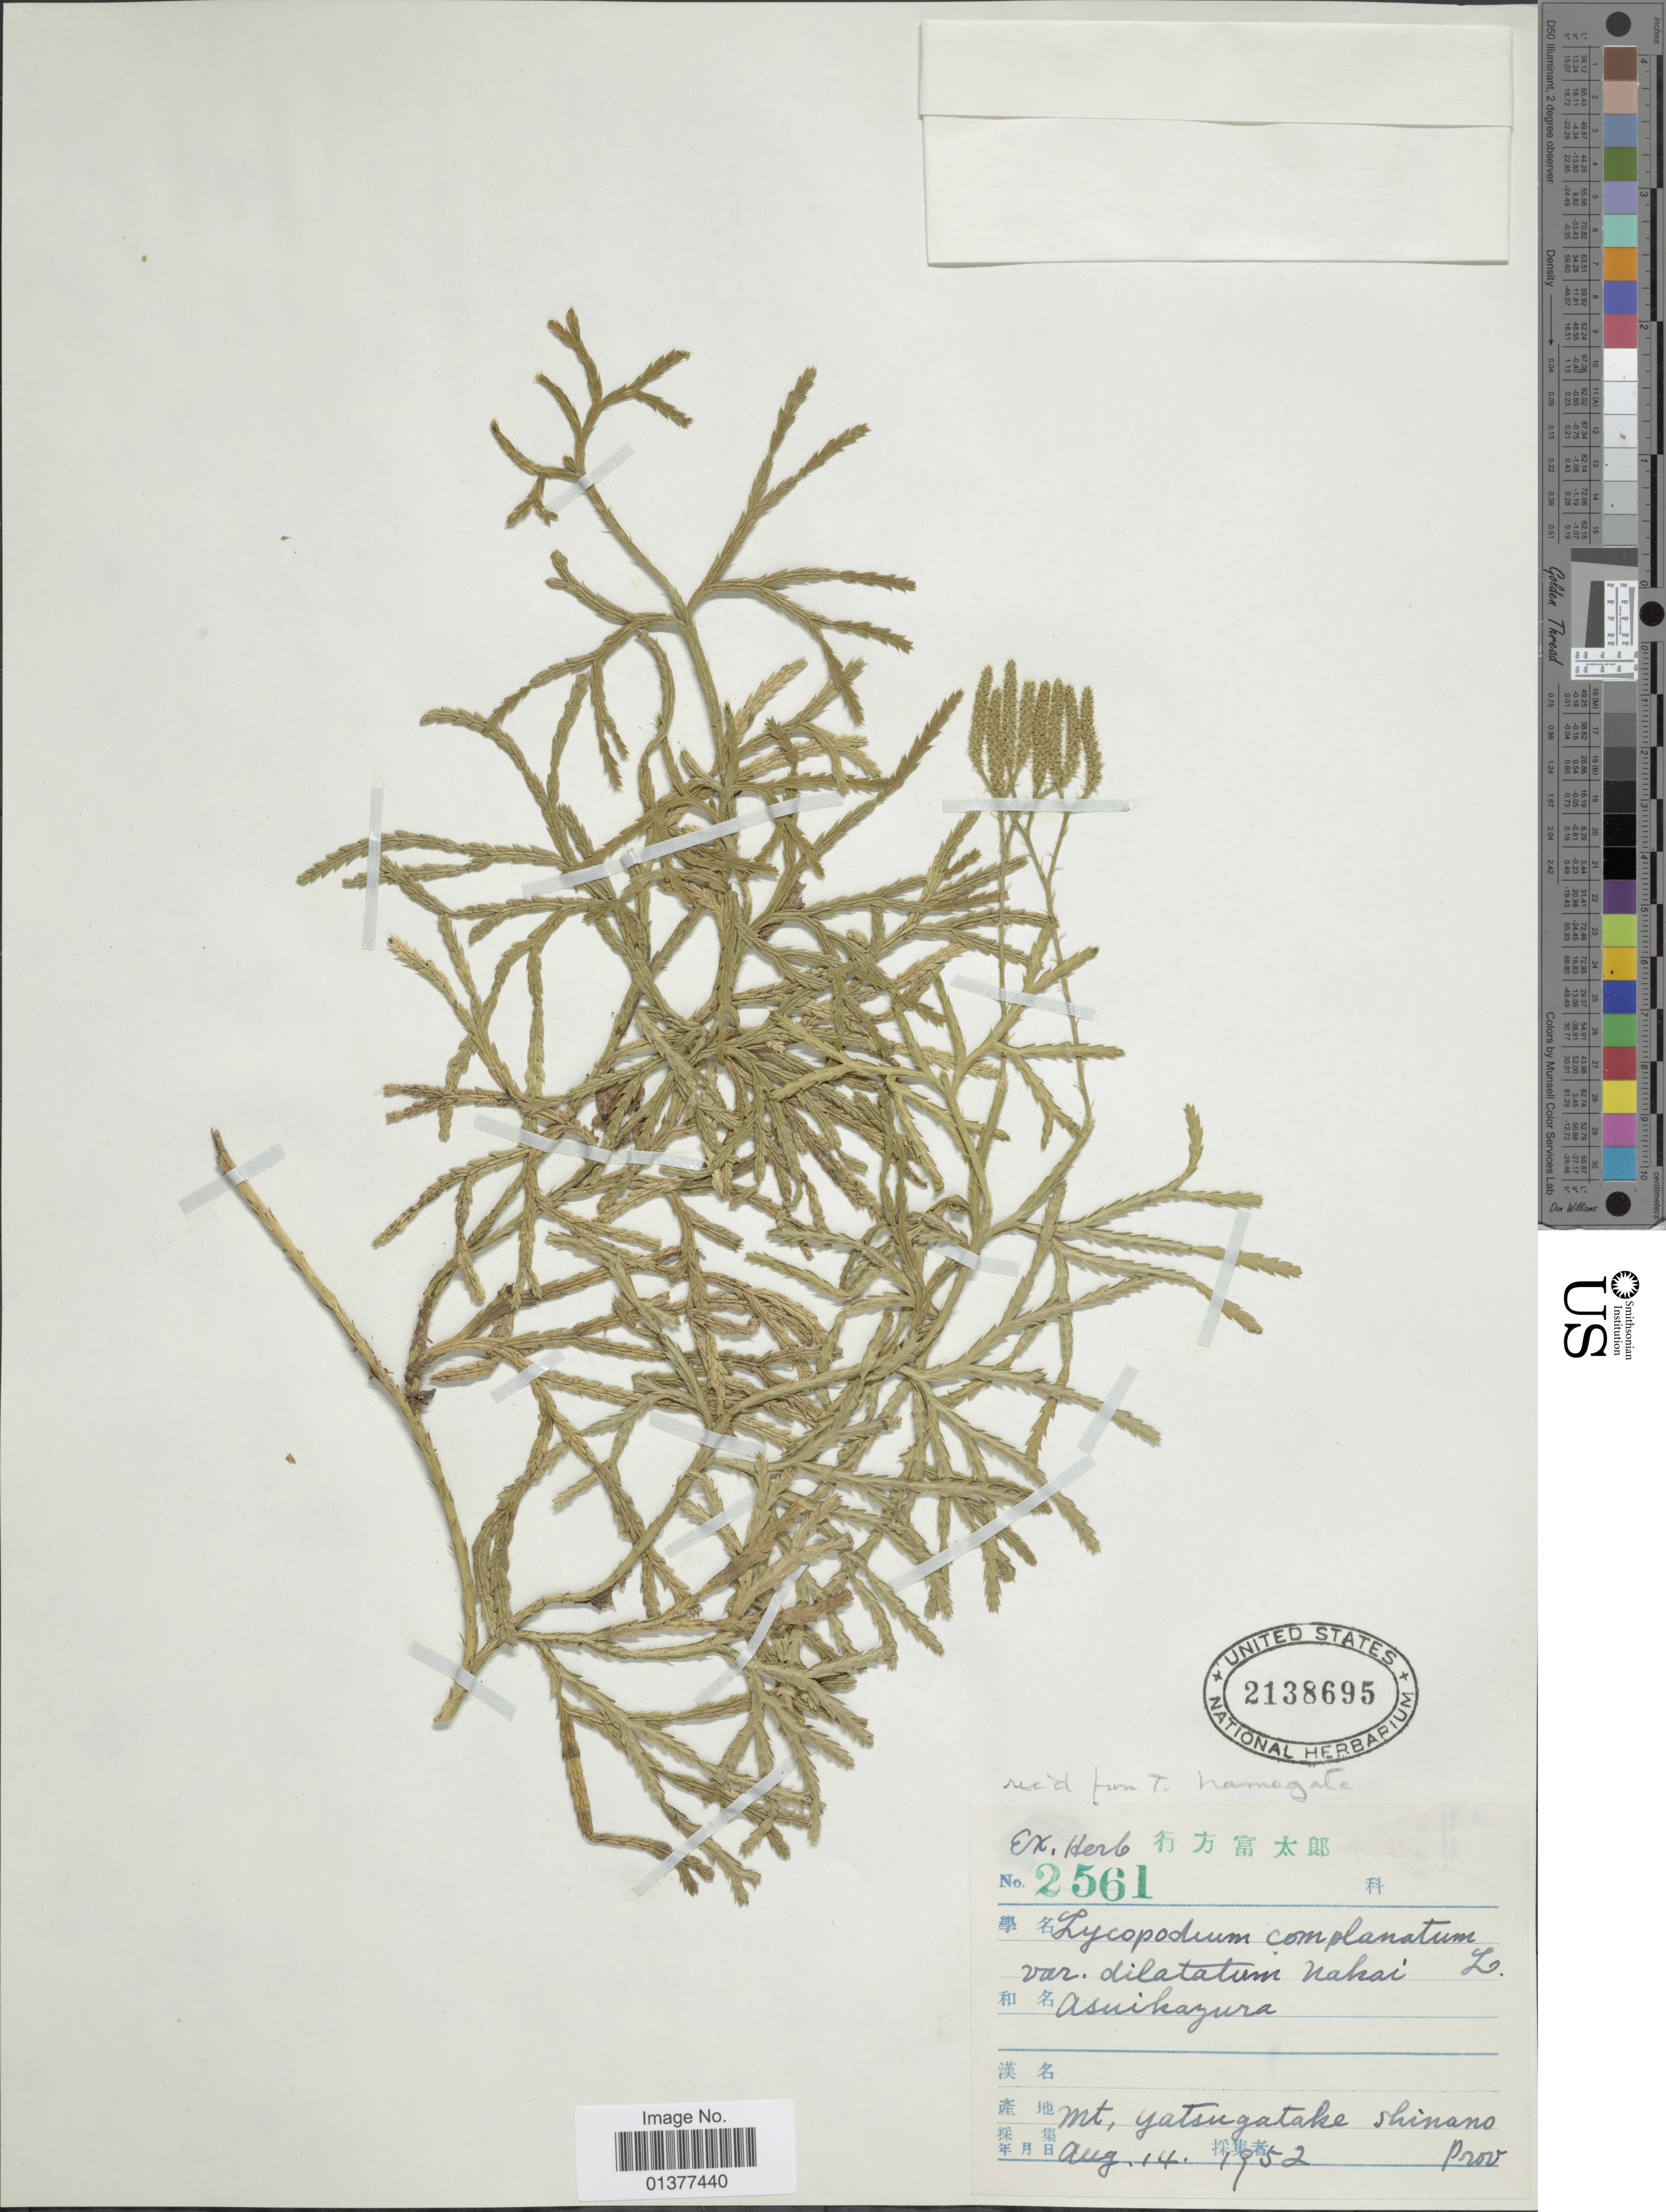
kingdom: Plantae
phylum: Tracheophyta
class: Lycopodiopsida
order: Lycopodiales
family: Lycopodiaceae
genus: Diphasiastrum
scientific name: Diphasiastrum complanatum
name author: (L.) Holub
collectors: ex herb. Tomitaro Namegata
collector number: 2561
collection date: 1952-08-14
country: Japan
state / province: Nagano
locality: Mt. Yatsugatake, Shinano Province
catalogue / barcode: US 2138695